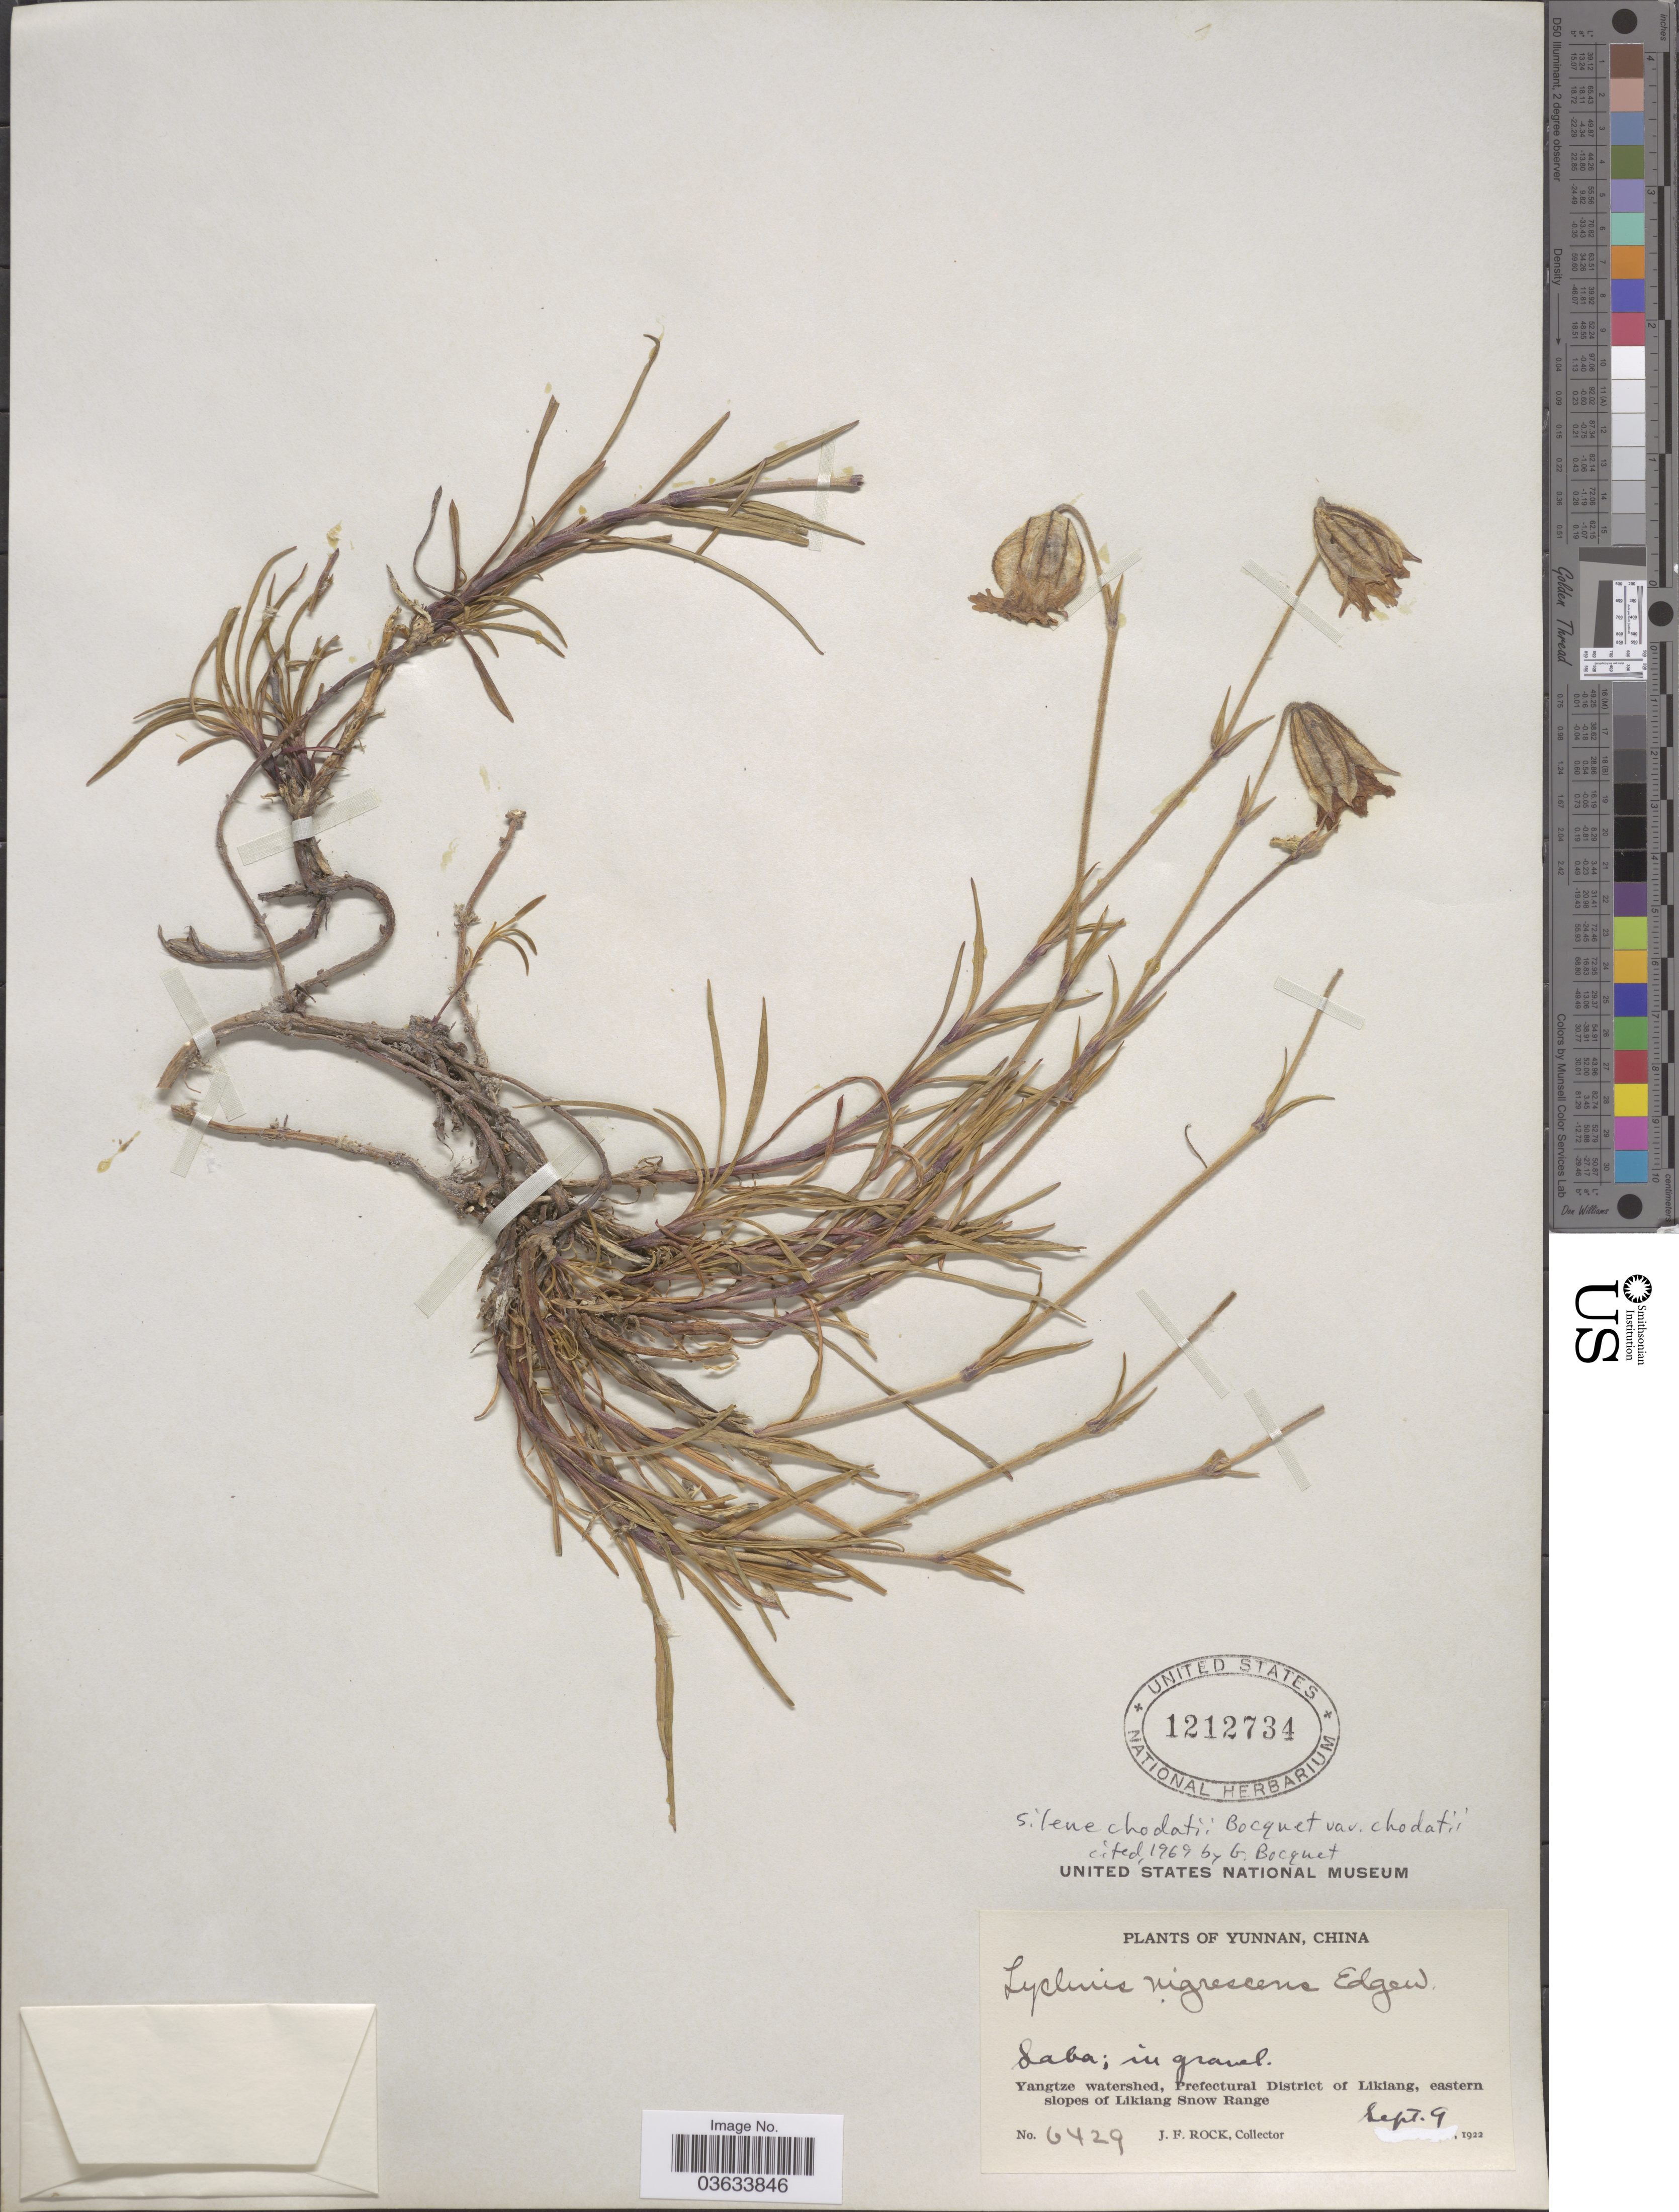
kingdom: Plantae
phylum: Tracheophyta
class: Magnoliopsida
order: Caryophyllales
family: Caryophyllaceae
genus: Silene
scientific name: Silene chodatii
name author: Bocquet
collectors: J. Rock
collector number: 6429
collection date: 1922-09-09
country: China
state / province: Yunnan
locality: Saba. Yangtze watershed, Prefectural District of Likiang, eastern slopes of Likiang Snow Range.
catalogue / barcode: US 1212734